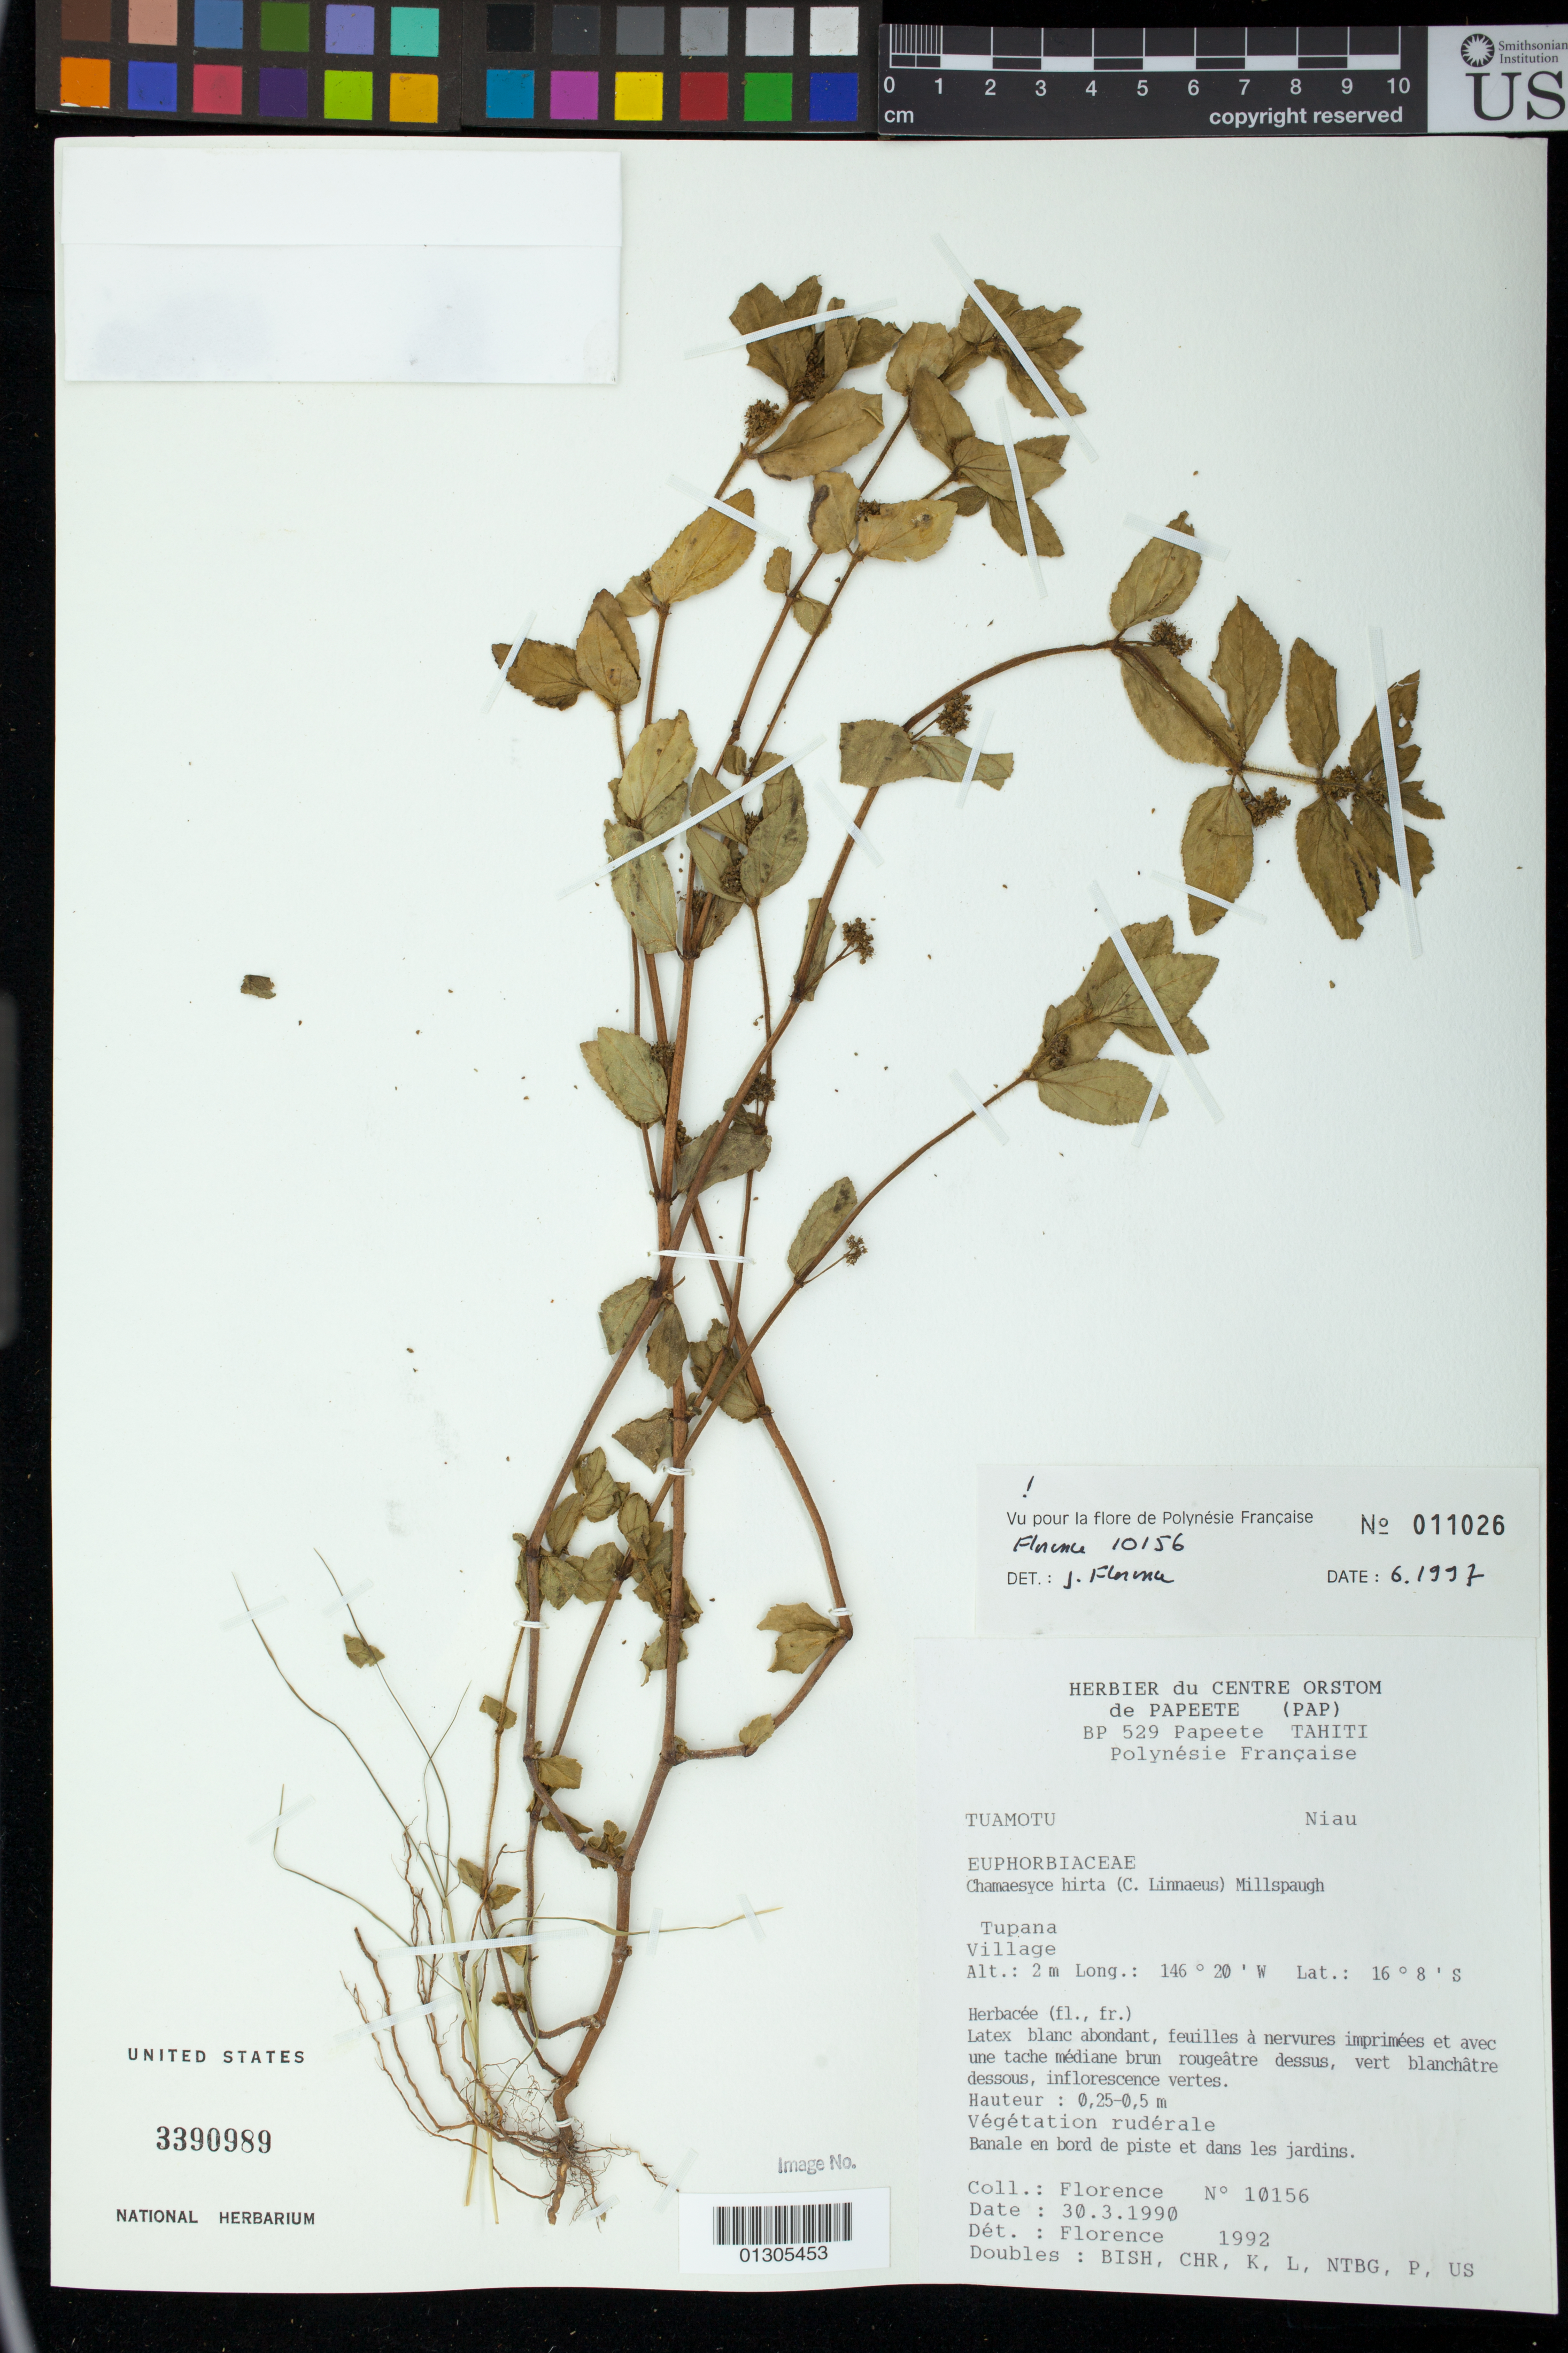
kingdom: Plantae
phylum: Tracheophyta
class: Magnoliopsida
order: Malpighiales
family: Euphorbiaceae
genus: Euphorbia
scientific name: Euphorbia hirta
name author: L.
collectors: J. Florence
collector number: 10156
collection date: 1990-03-30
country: French Polynesia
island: Niau Atoll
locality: Tuamotu Niau; Tupana Village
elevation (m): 2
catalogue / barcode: US 3390989